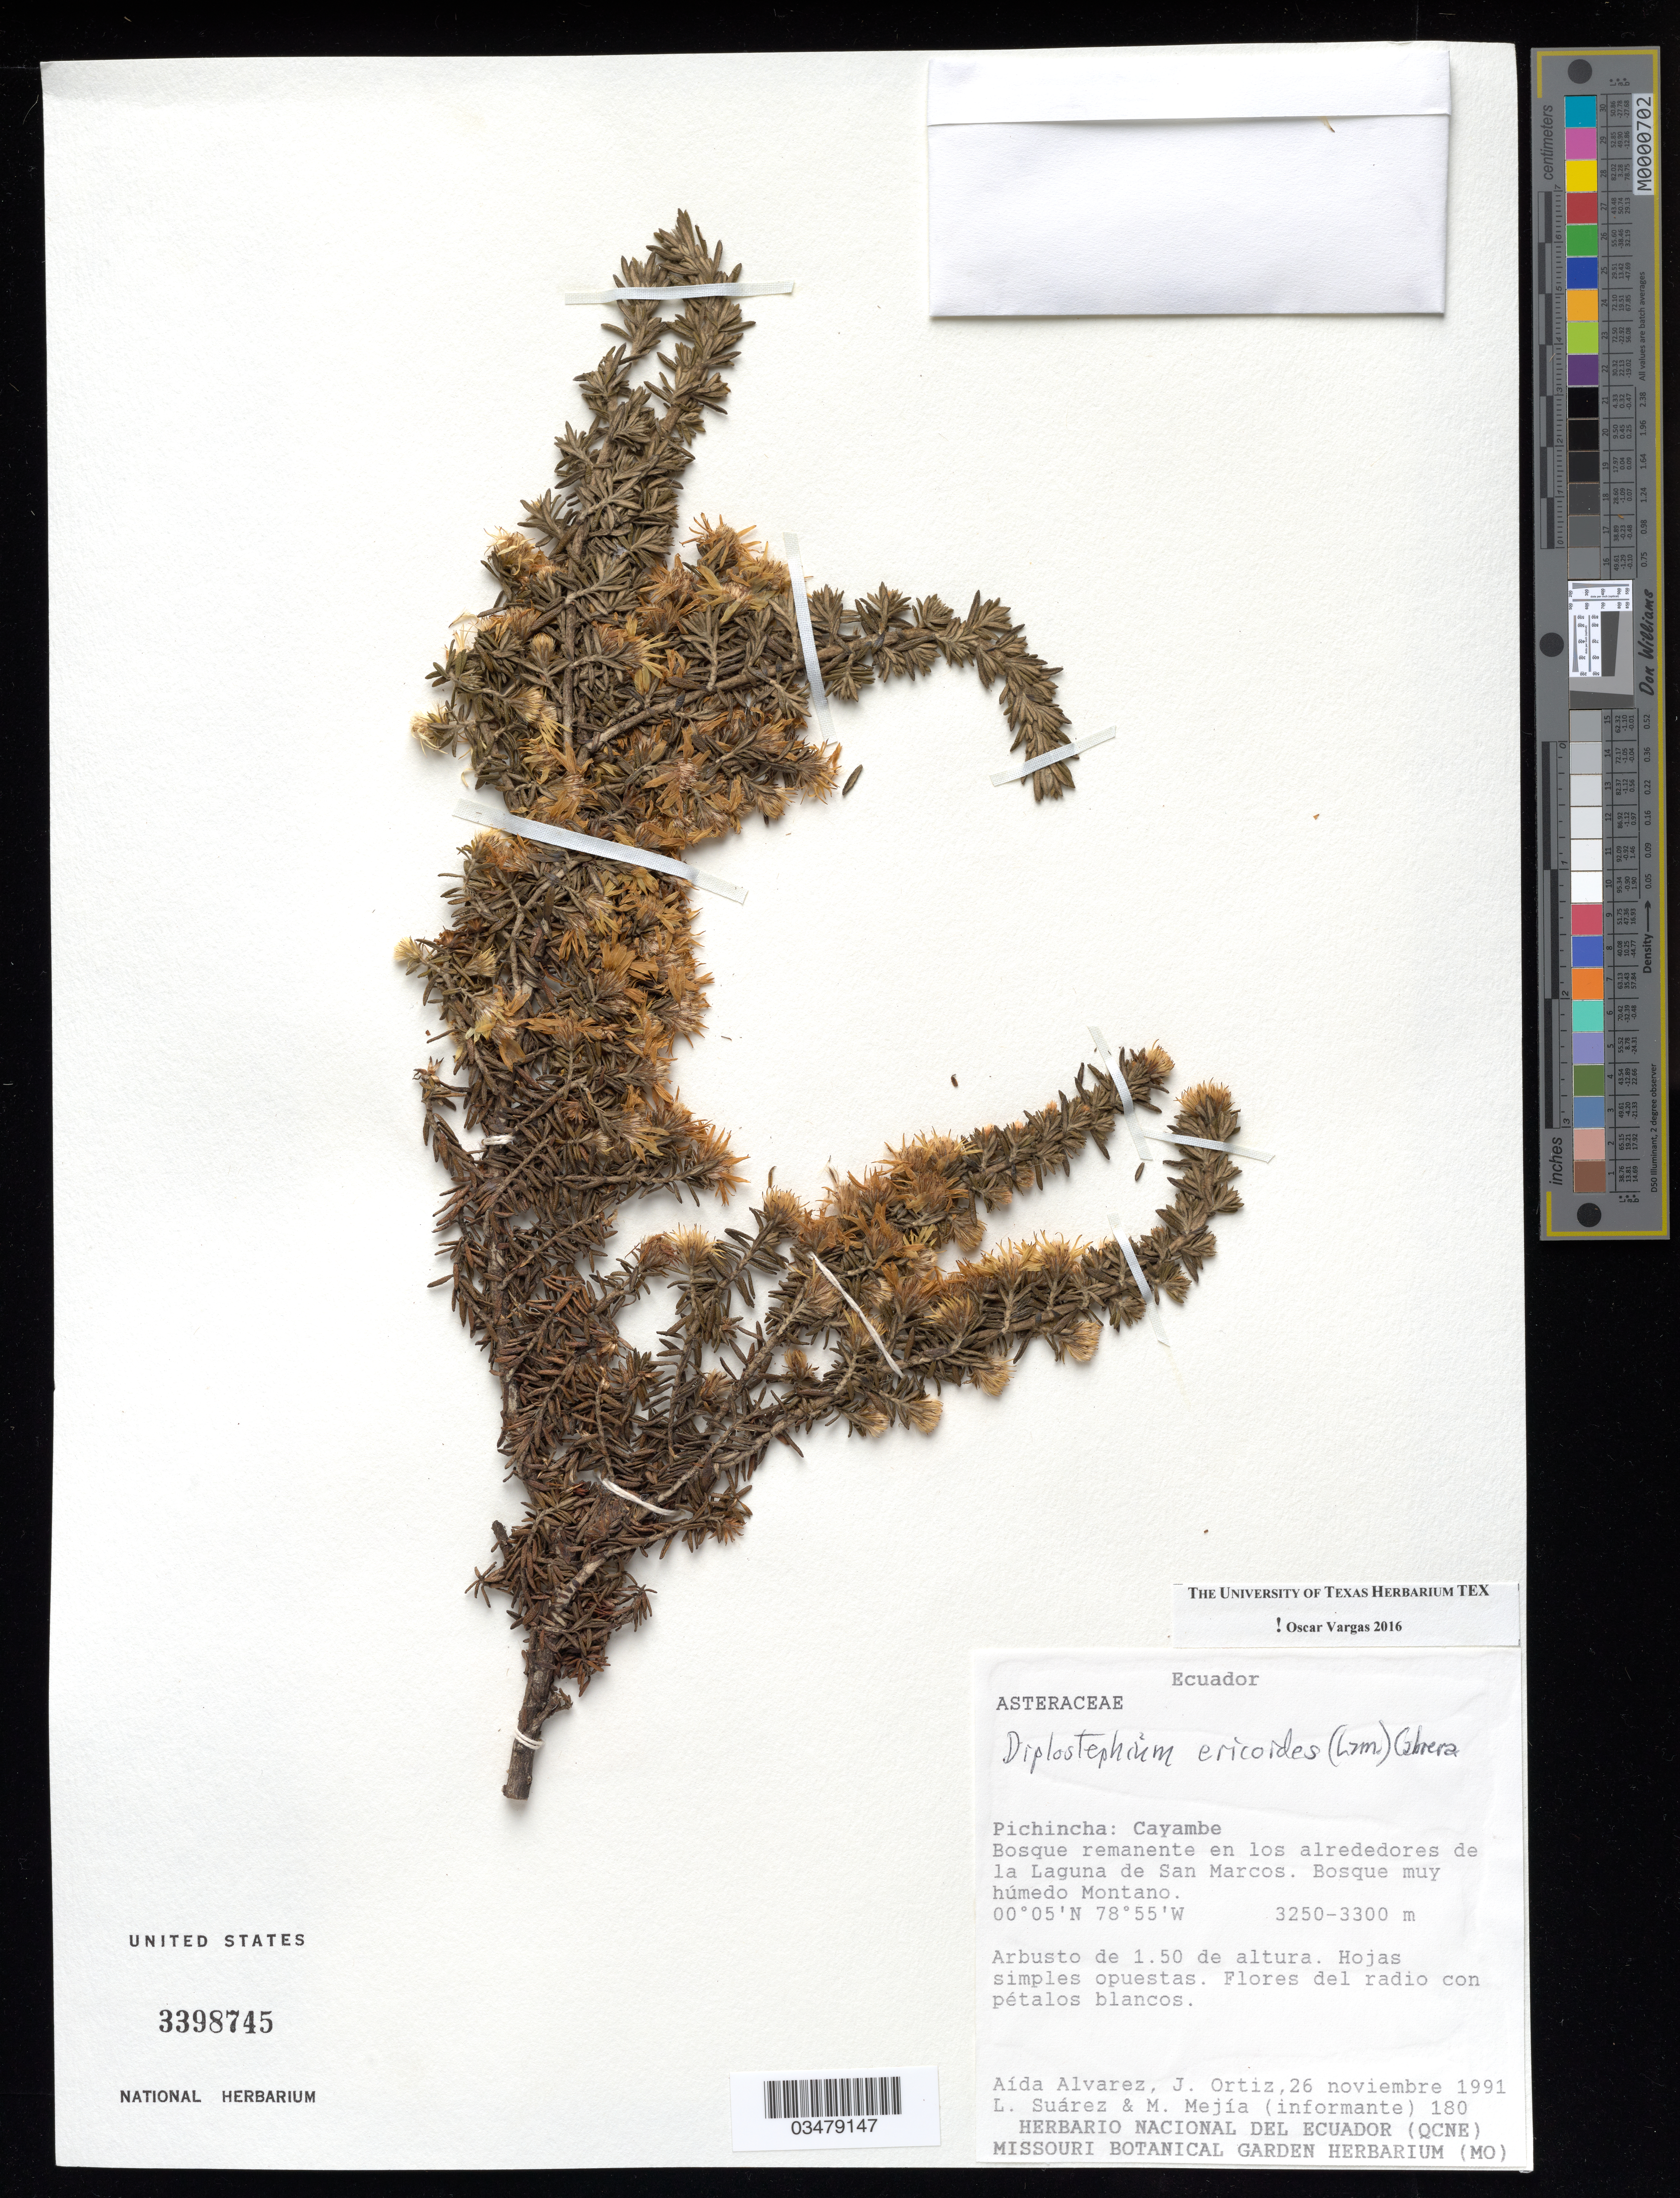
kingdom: Plantae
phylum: Tracheophyta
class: Magnoliopsida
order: Asterales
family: Asteraceae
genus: Diplostephium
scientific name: Diplostephium ericoides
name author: (Lam.) Cabrera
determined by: Vargas, Oscar M.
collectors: A. Alvarez, J. J. Ortiz, L. Suarez & M. Mejia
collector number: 180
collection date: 1991-11-26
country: Ecuador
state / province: Pichincha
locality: Cayambe, Bosque remnante en los alrededores de la Laguna de San Marcos.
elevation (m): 3250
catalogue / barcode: US 3398745